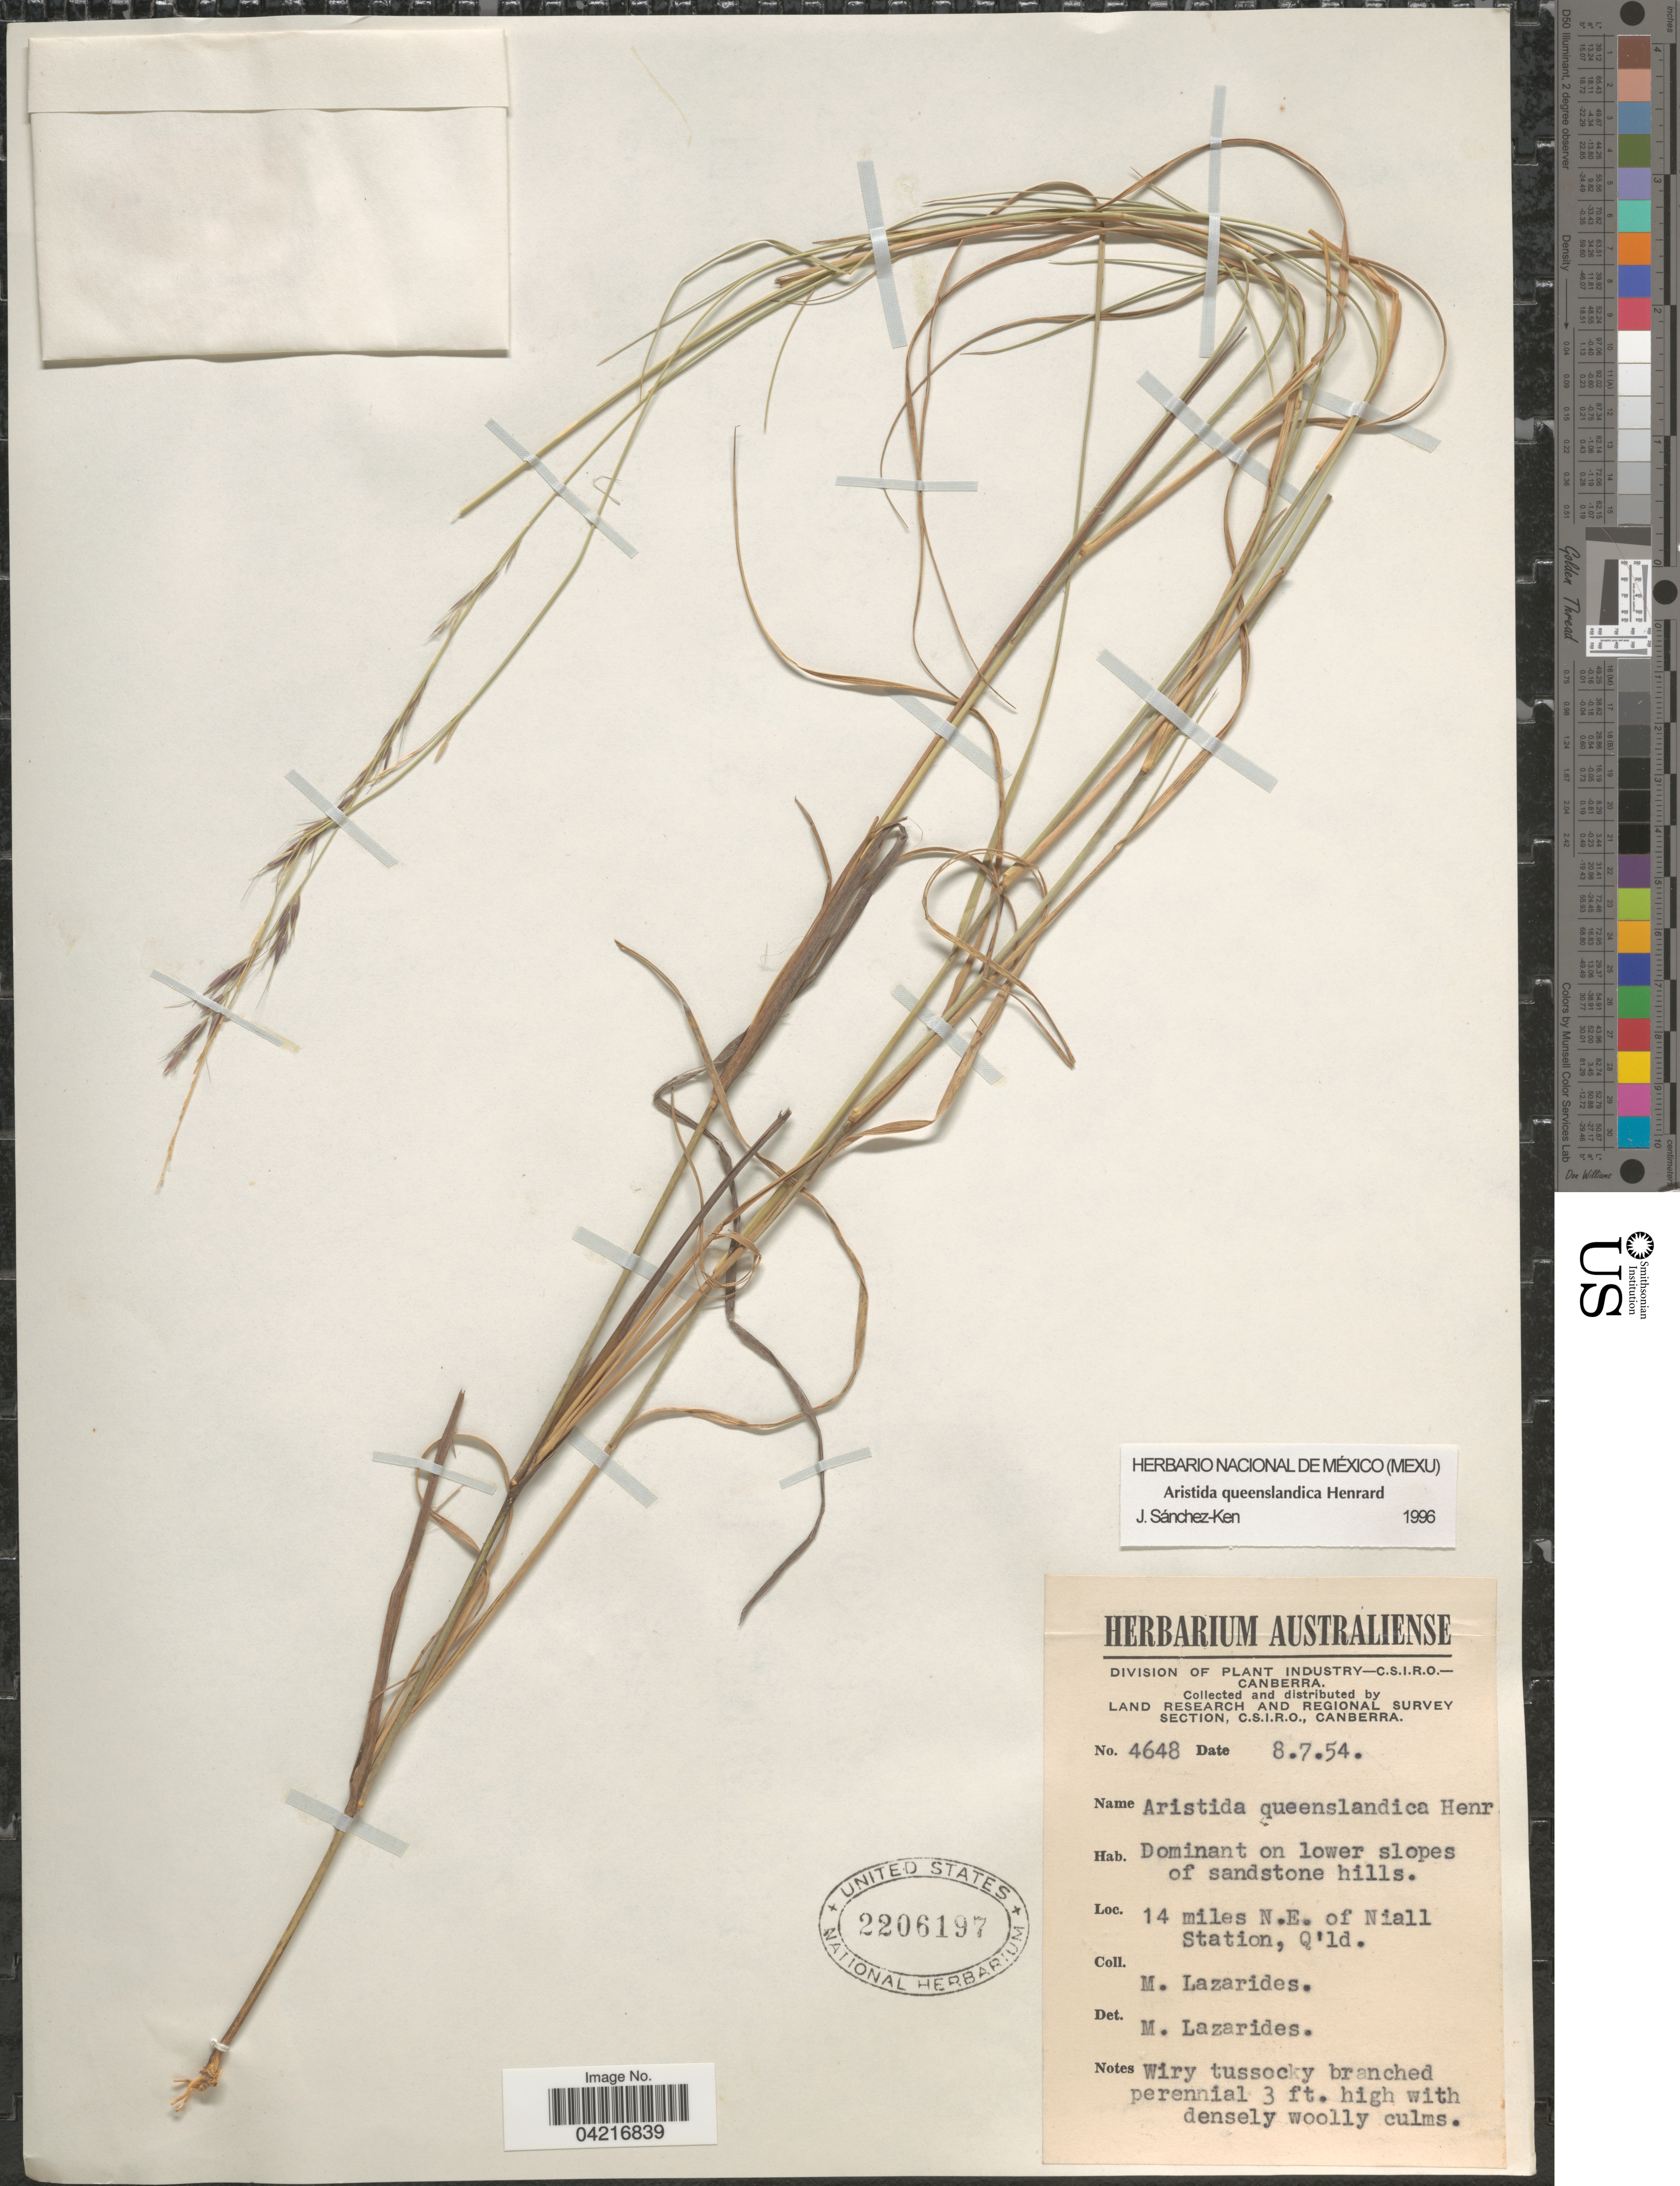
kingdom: Plantae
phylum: Tracheophyta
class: Liliopsida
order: Poales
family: Poaceae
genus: Aristida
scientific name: Aristida queenslandica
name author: Henr.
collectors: M. Lazarides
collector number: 4648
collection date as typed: Transcribed d/m/y: 8/7/54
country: Australia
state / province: Queensland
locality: Land Research and Regional Survey Section, C.S.I.R.O. 14 miles N.E. of Niall Station.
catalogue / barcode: US 2206197